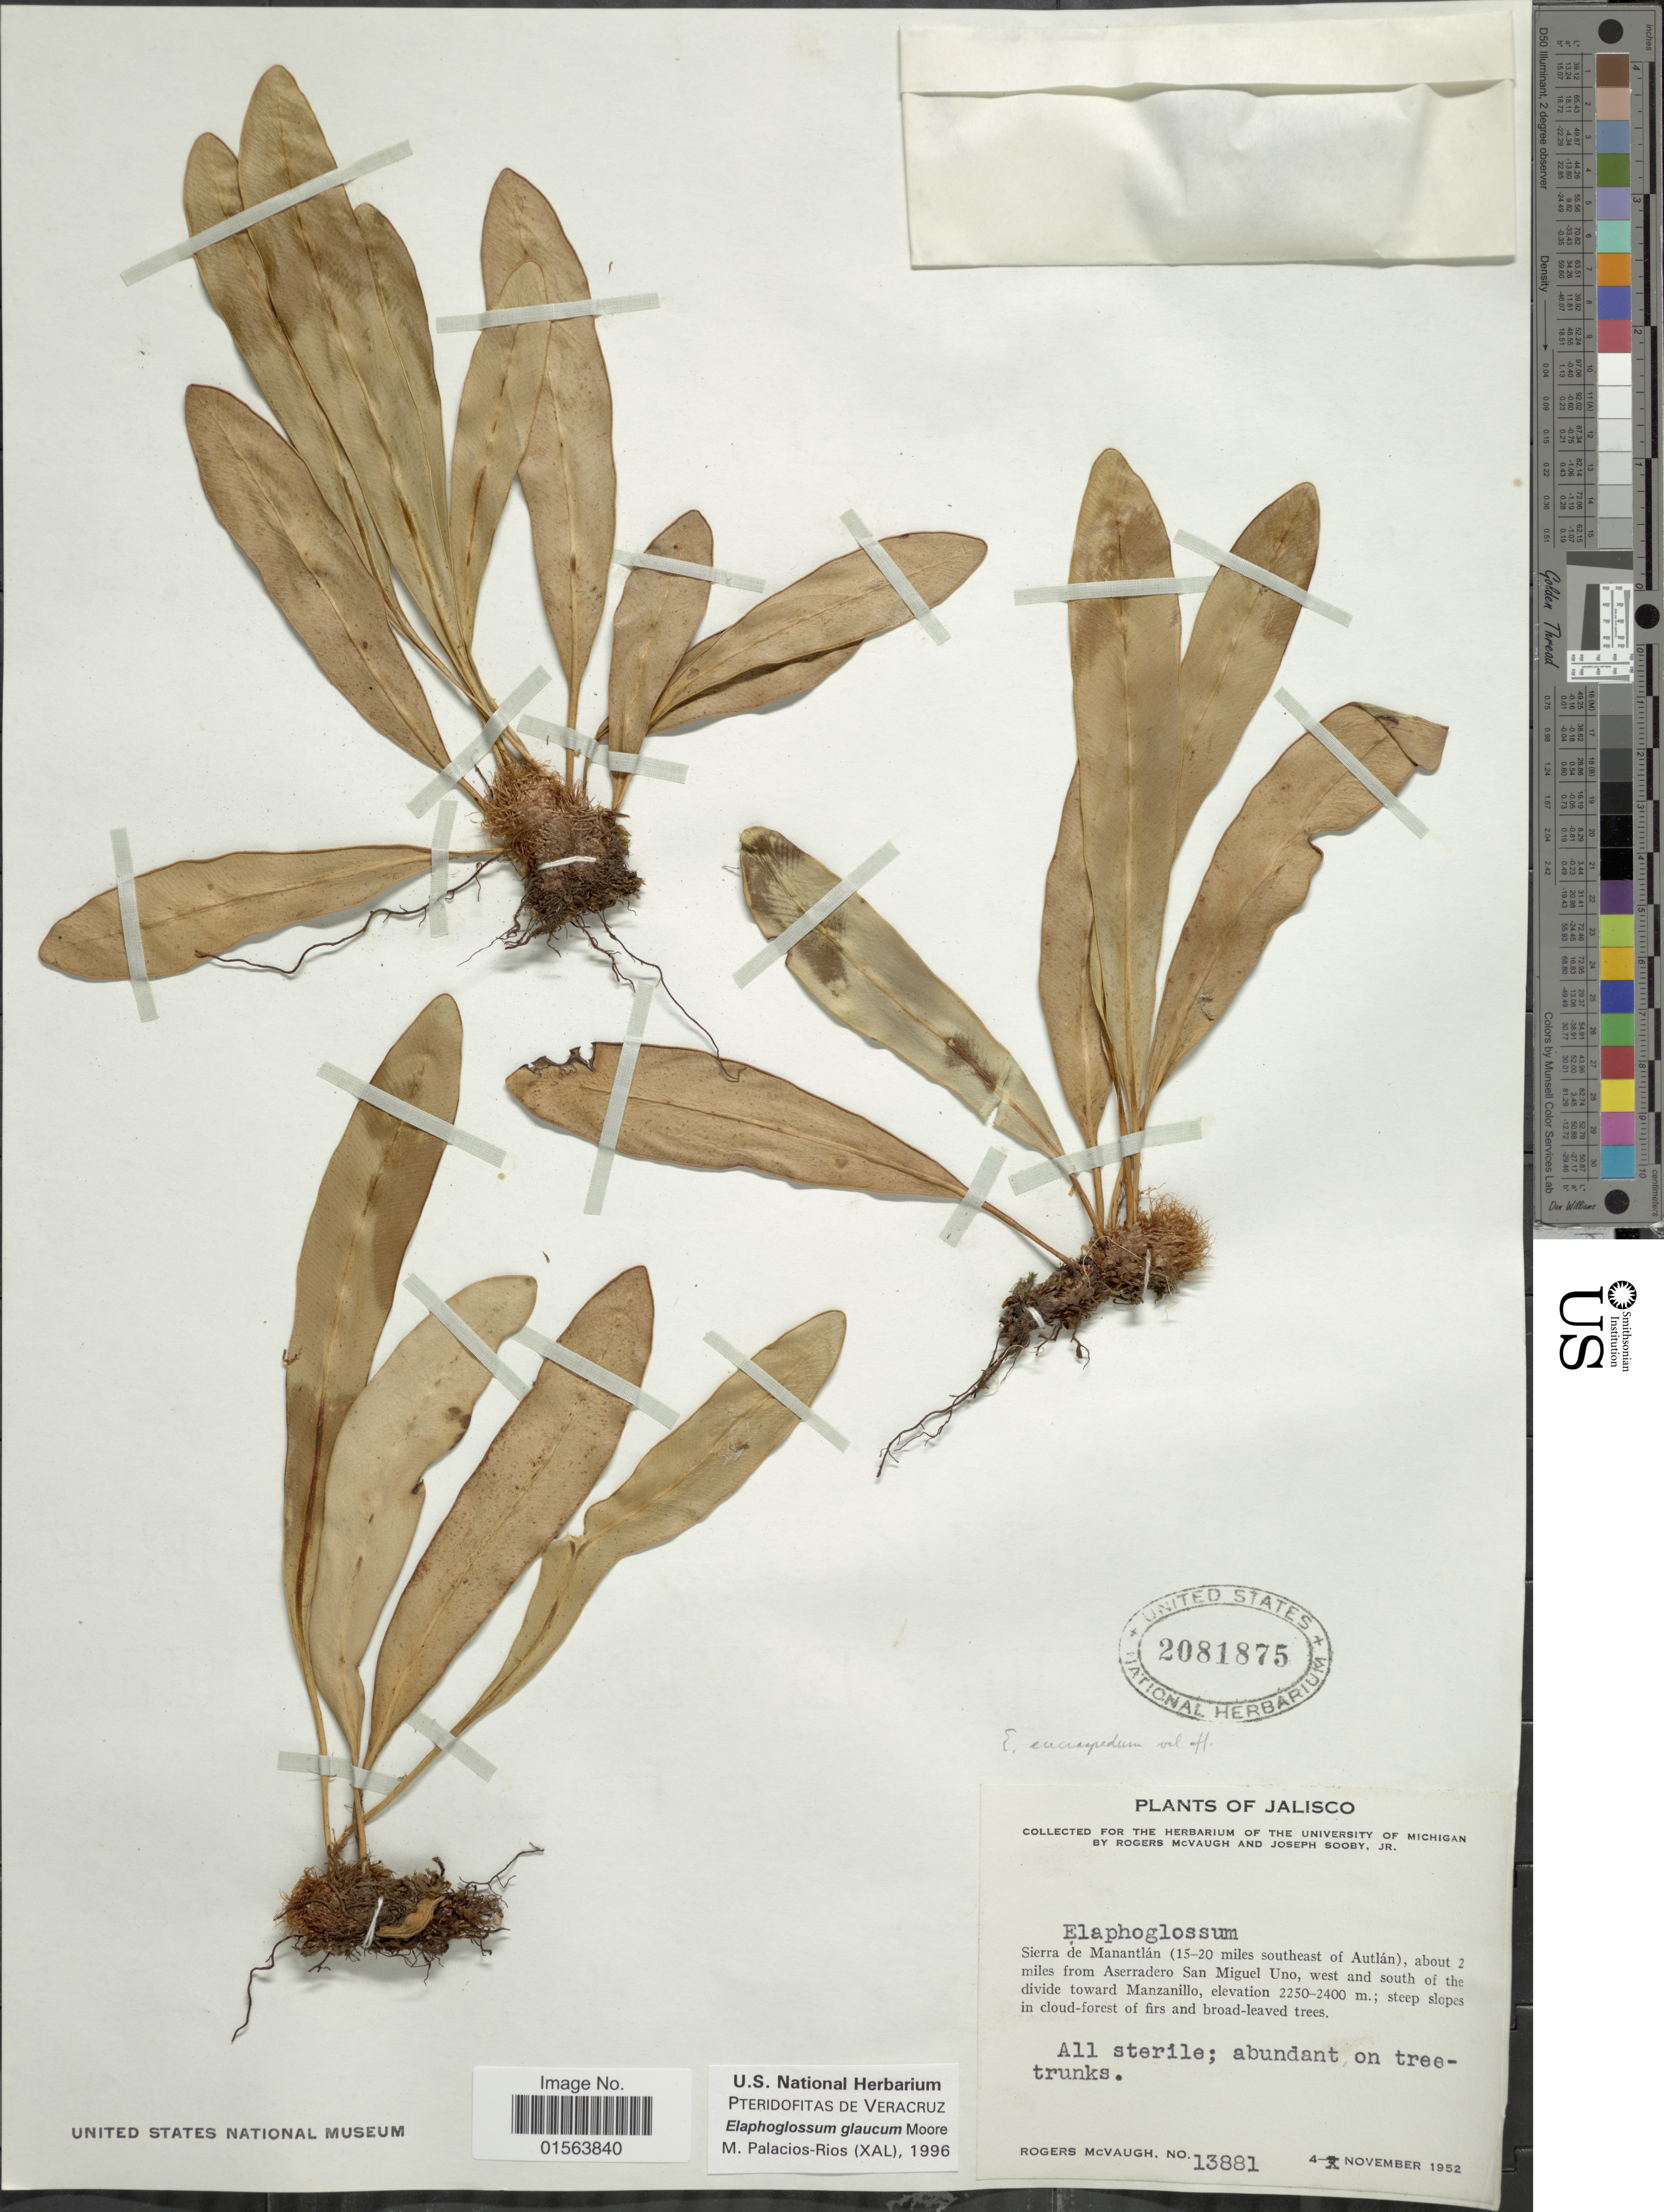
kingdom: Plantae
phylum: Tracheophyta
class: Polypodiopsida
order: Polypodiales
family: Dryopteridaceae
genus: Elaphoglossum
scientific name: Elaphoglossum glaucum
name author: T. Moore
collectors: R. McVaugh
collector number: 13881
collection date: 1952-11-04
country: Mexico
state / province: Jalisco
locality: Sierra de Mamantlan (15-20 miles southeast of Autlan), about 2 miles from Aserradero San Miguel Uno, west and south of the divide toward Manzanillo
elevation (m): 2250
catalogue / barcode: US 2081875